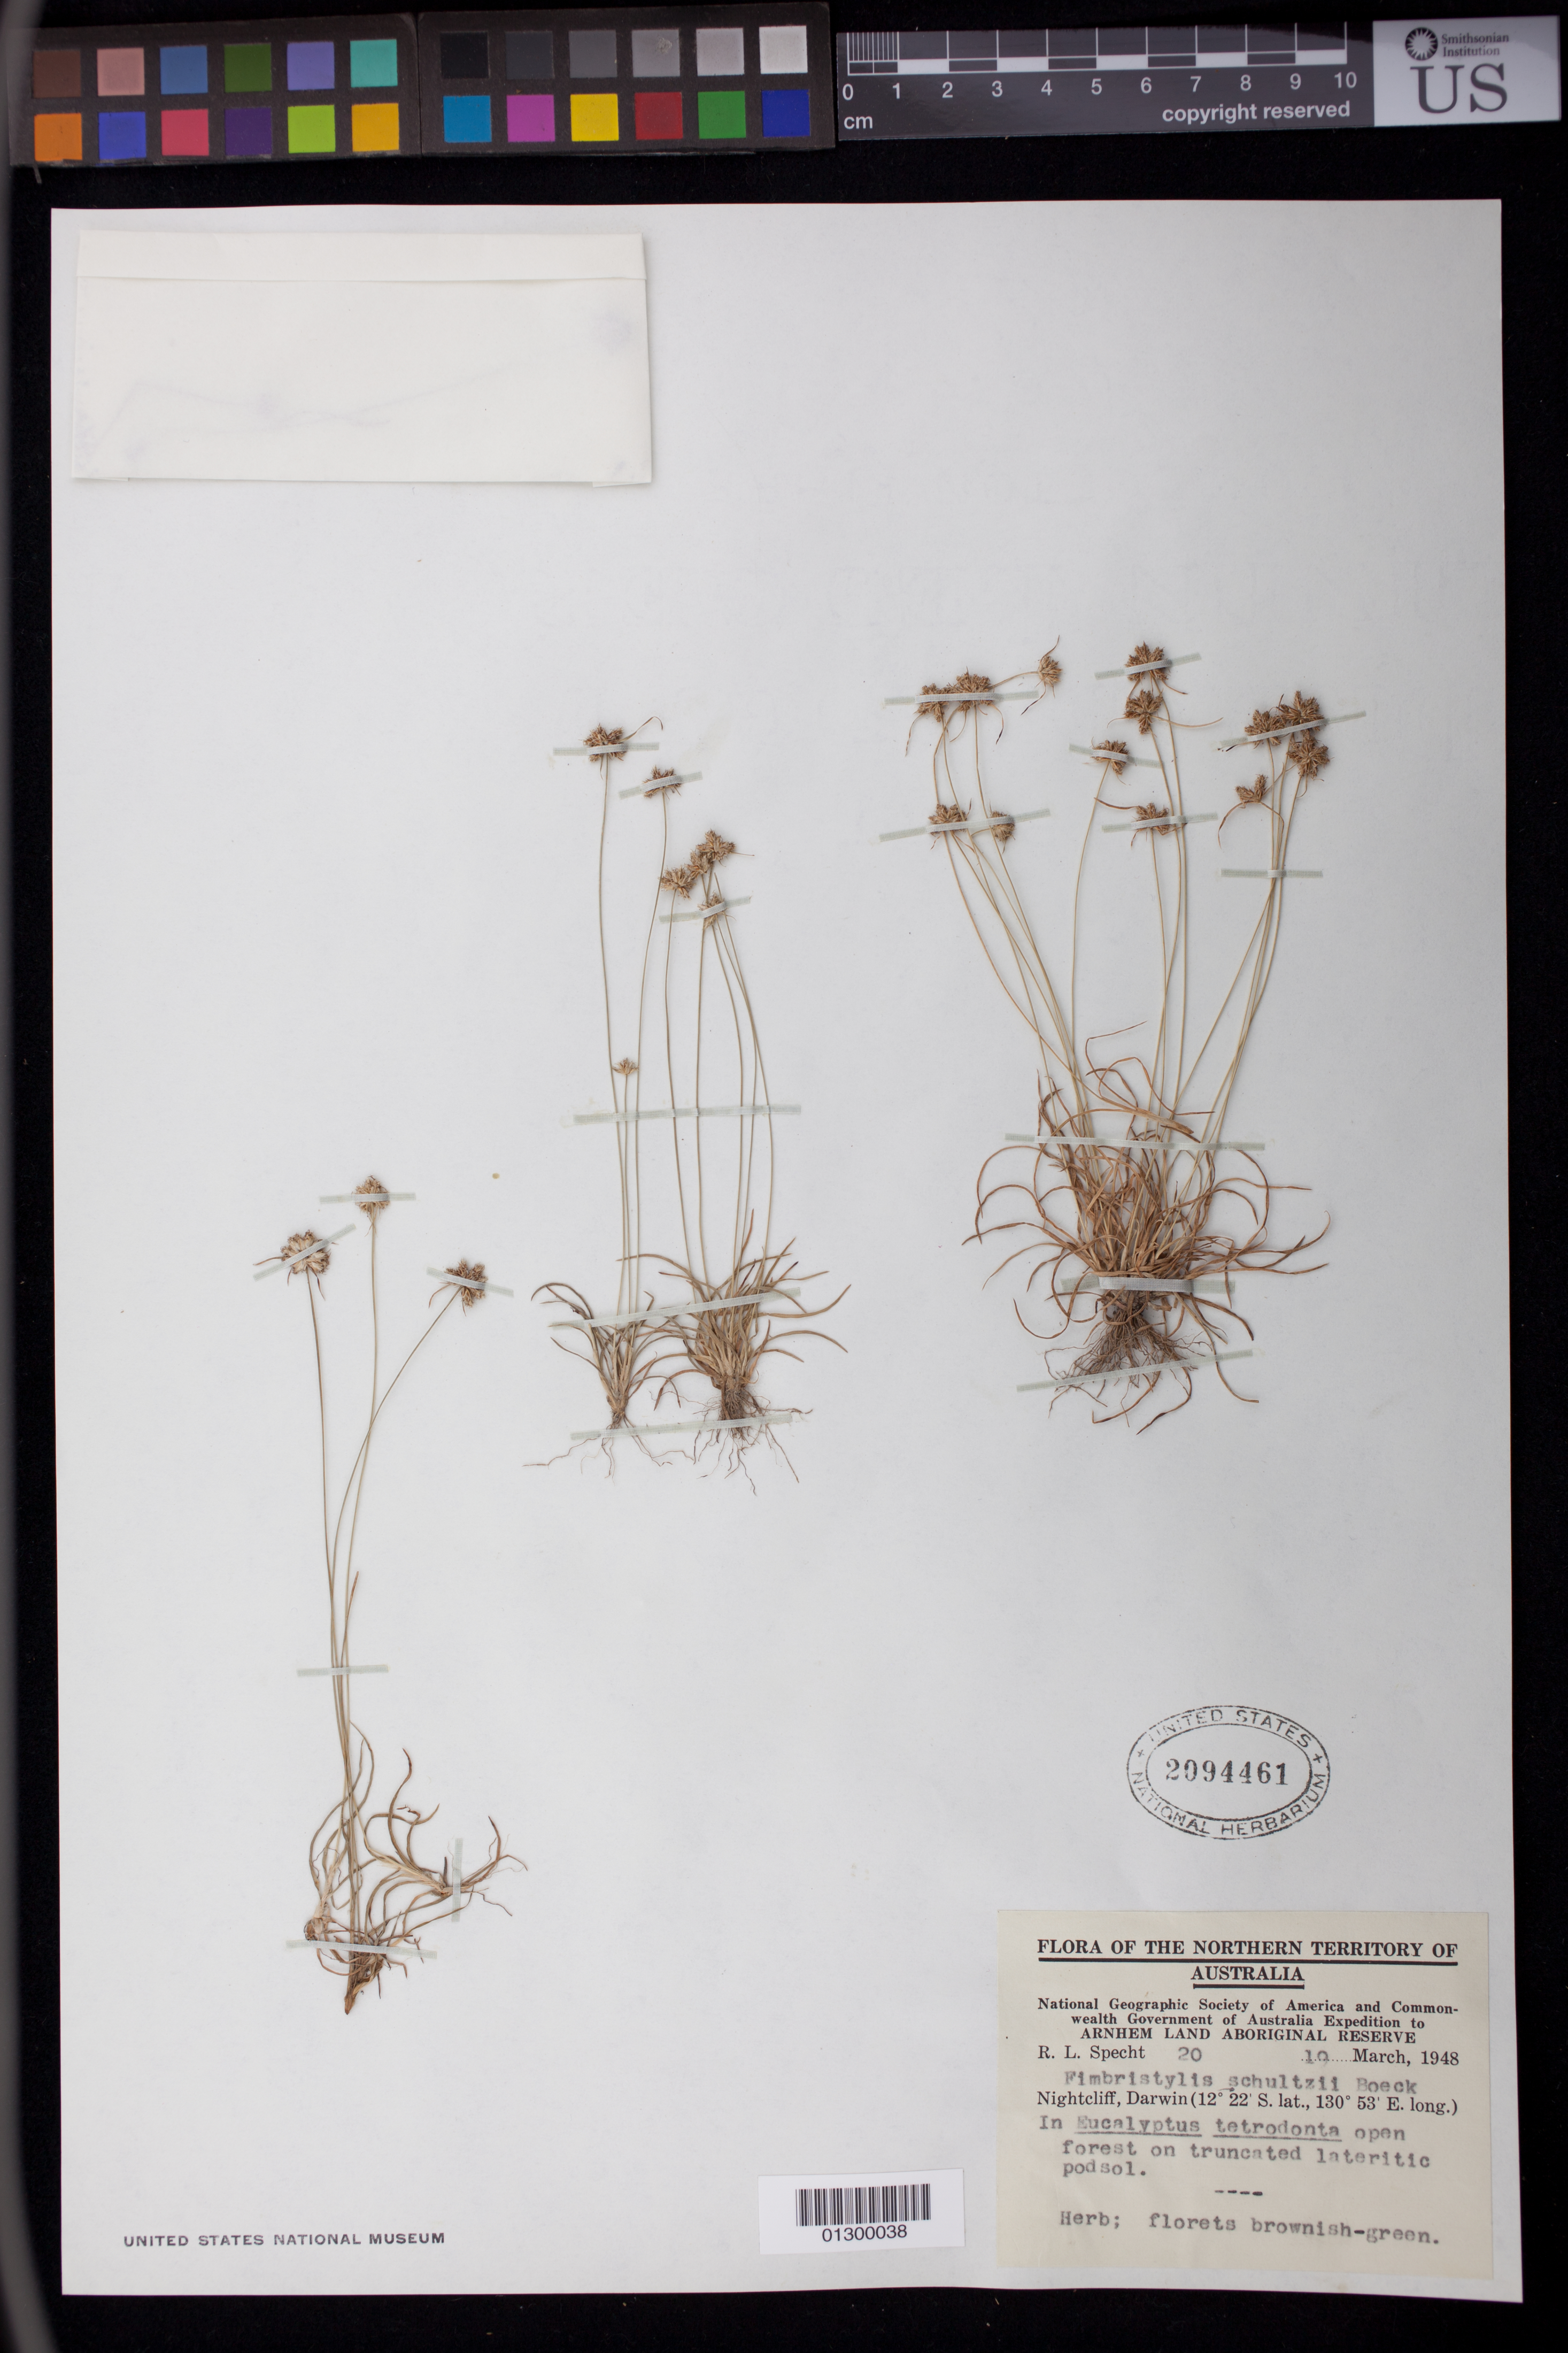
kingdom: Plantae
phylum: Tracheophyta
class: Liliopsida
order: Poales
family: Cyperaceae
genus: Fimbristylis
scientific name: Fimbristylis schultzii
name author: Boeckeler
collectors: R. L. Specht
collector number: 20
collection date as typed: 19 Mar 1948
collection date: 1948-03-19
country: Australia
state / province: Northern Territory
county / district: Darwin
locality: Nightcliff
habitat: In Eucalyptus tetrodonta open forest on truncated lateritic podsol.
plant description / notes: Herb; florets brownish-green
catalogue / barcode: US 2094461